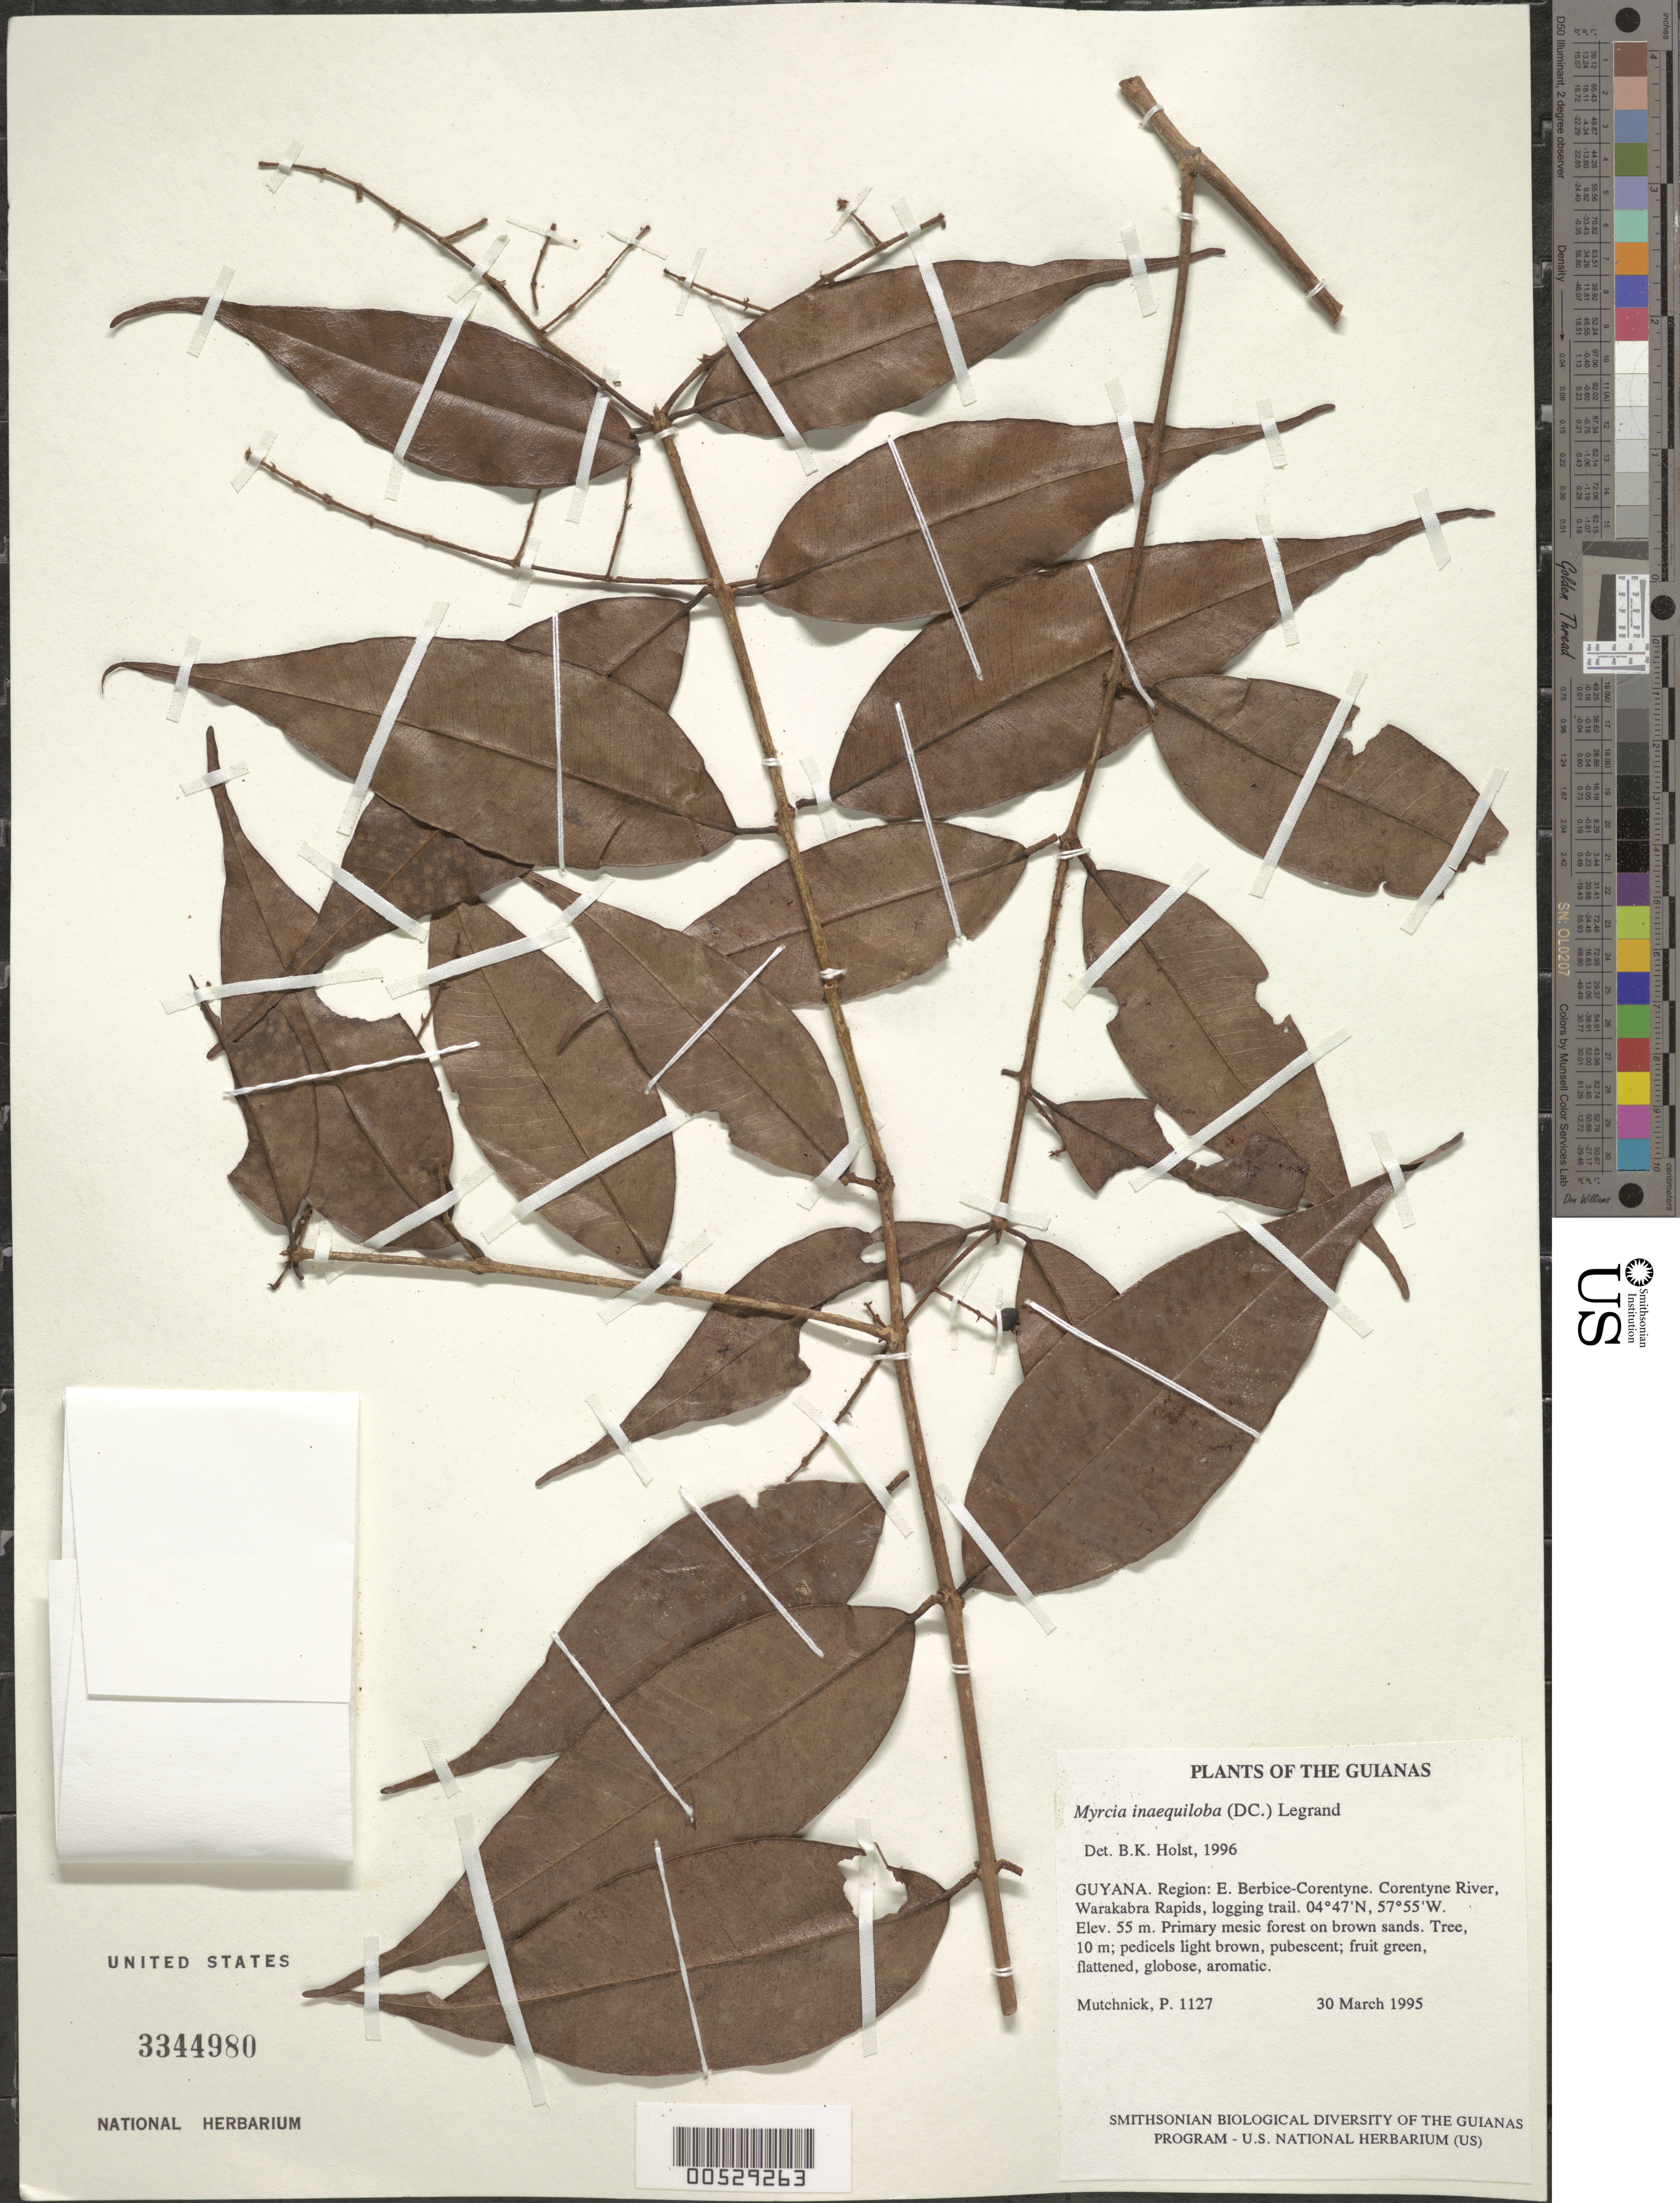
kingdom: Plantae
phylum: Tracheophyta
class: Magnoliopsida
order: Myrtales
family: Myrtaceae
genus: Myrcia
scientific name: Myrcia inaequiloba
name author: (DC.) D. Legrand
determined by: Holst, Bruce K.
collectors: P. Mutchnick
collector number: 1127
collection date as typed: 30 March 1995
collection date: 1995-03-30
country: Guyana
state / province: E. Berbice-Corentyne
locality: Corentyne River, Warakabra Rapids, logging trail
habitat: Primary mesic forest on brown sands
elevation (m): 55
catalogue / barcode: US 3344980